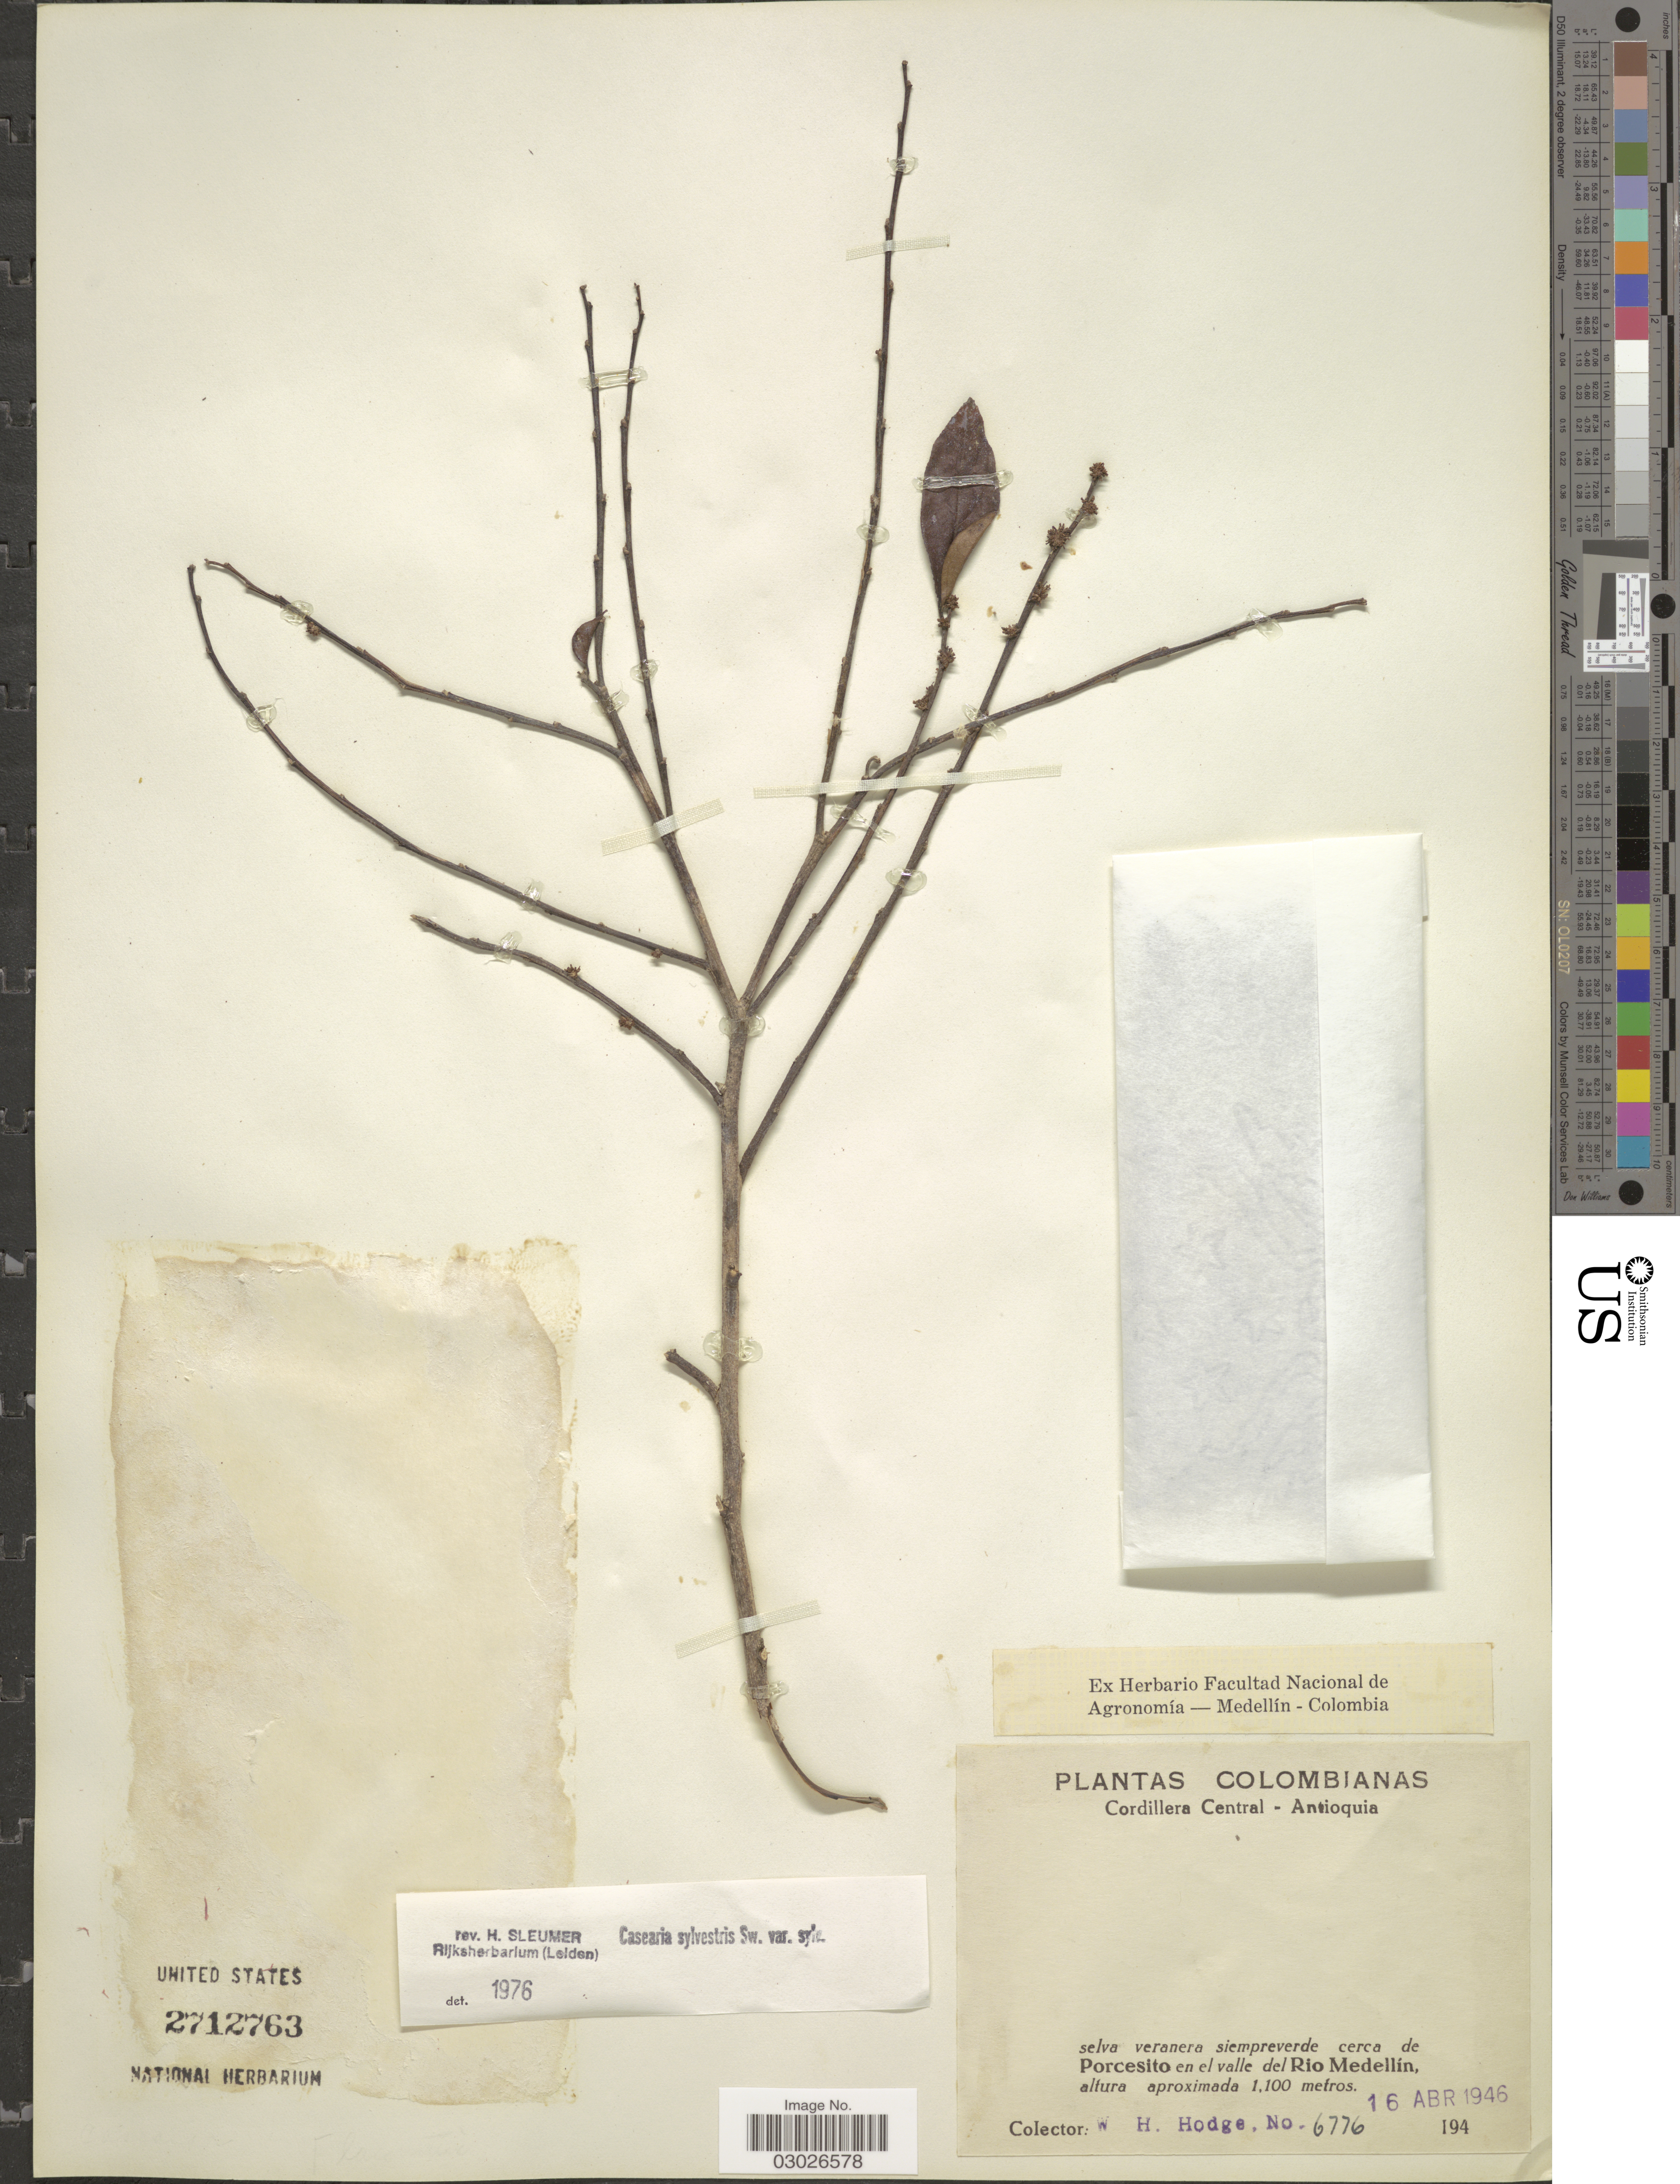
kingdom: Plantae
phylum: Tracheophyta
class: Magnoliopsida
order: Malpighiales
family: Salicaceae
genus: Casearia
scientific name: Casearia sylvestris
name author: Sw.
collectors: W. Hodge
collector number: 6776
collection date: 1946-04-16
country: Colombia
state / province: Antioquia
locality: Cordillera Central - Antioquia, selva veranera siempreverde cerca de Porcesito en al valle Rio Medellín.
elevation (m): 1100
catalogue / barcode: US 2712763